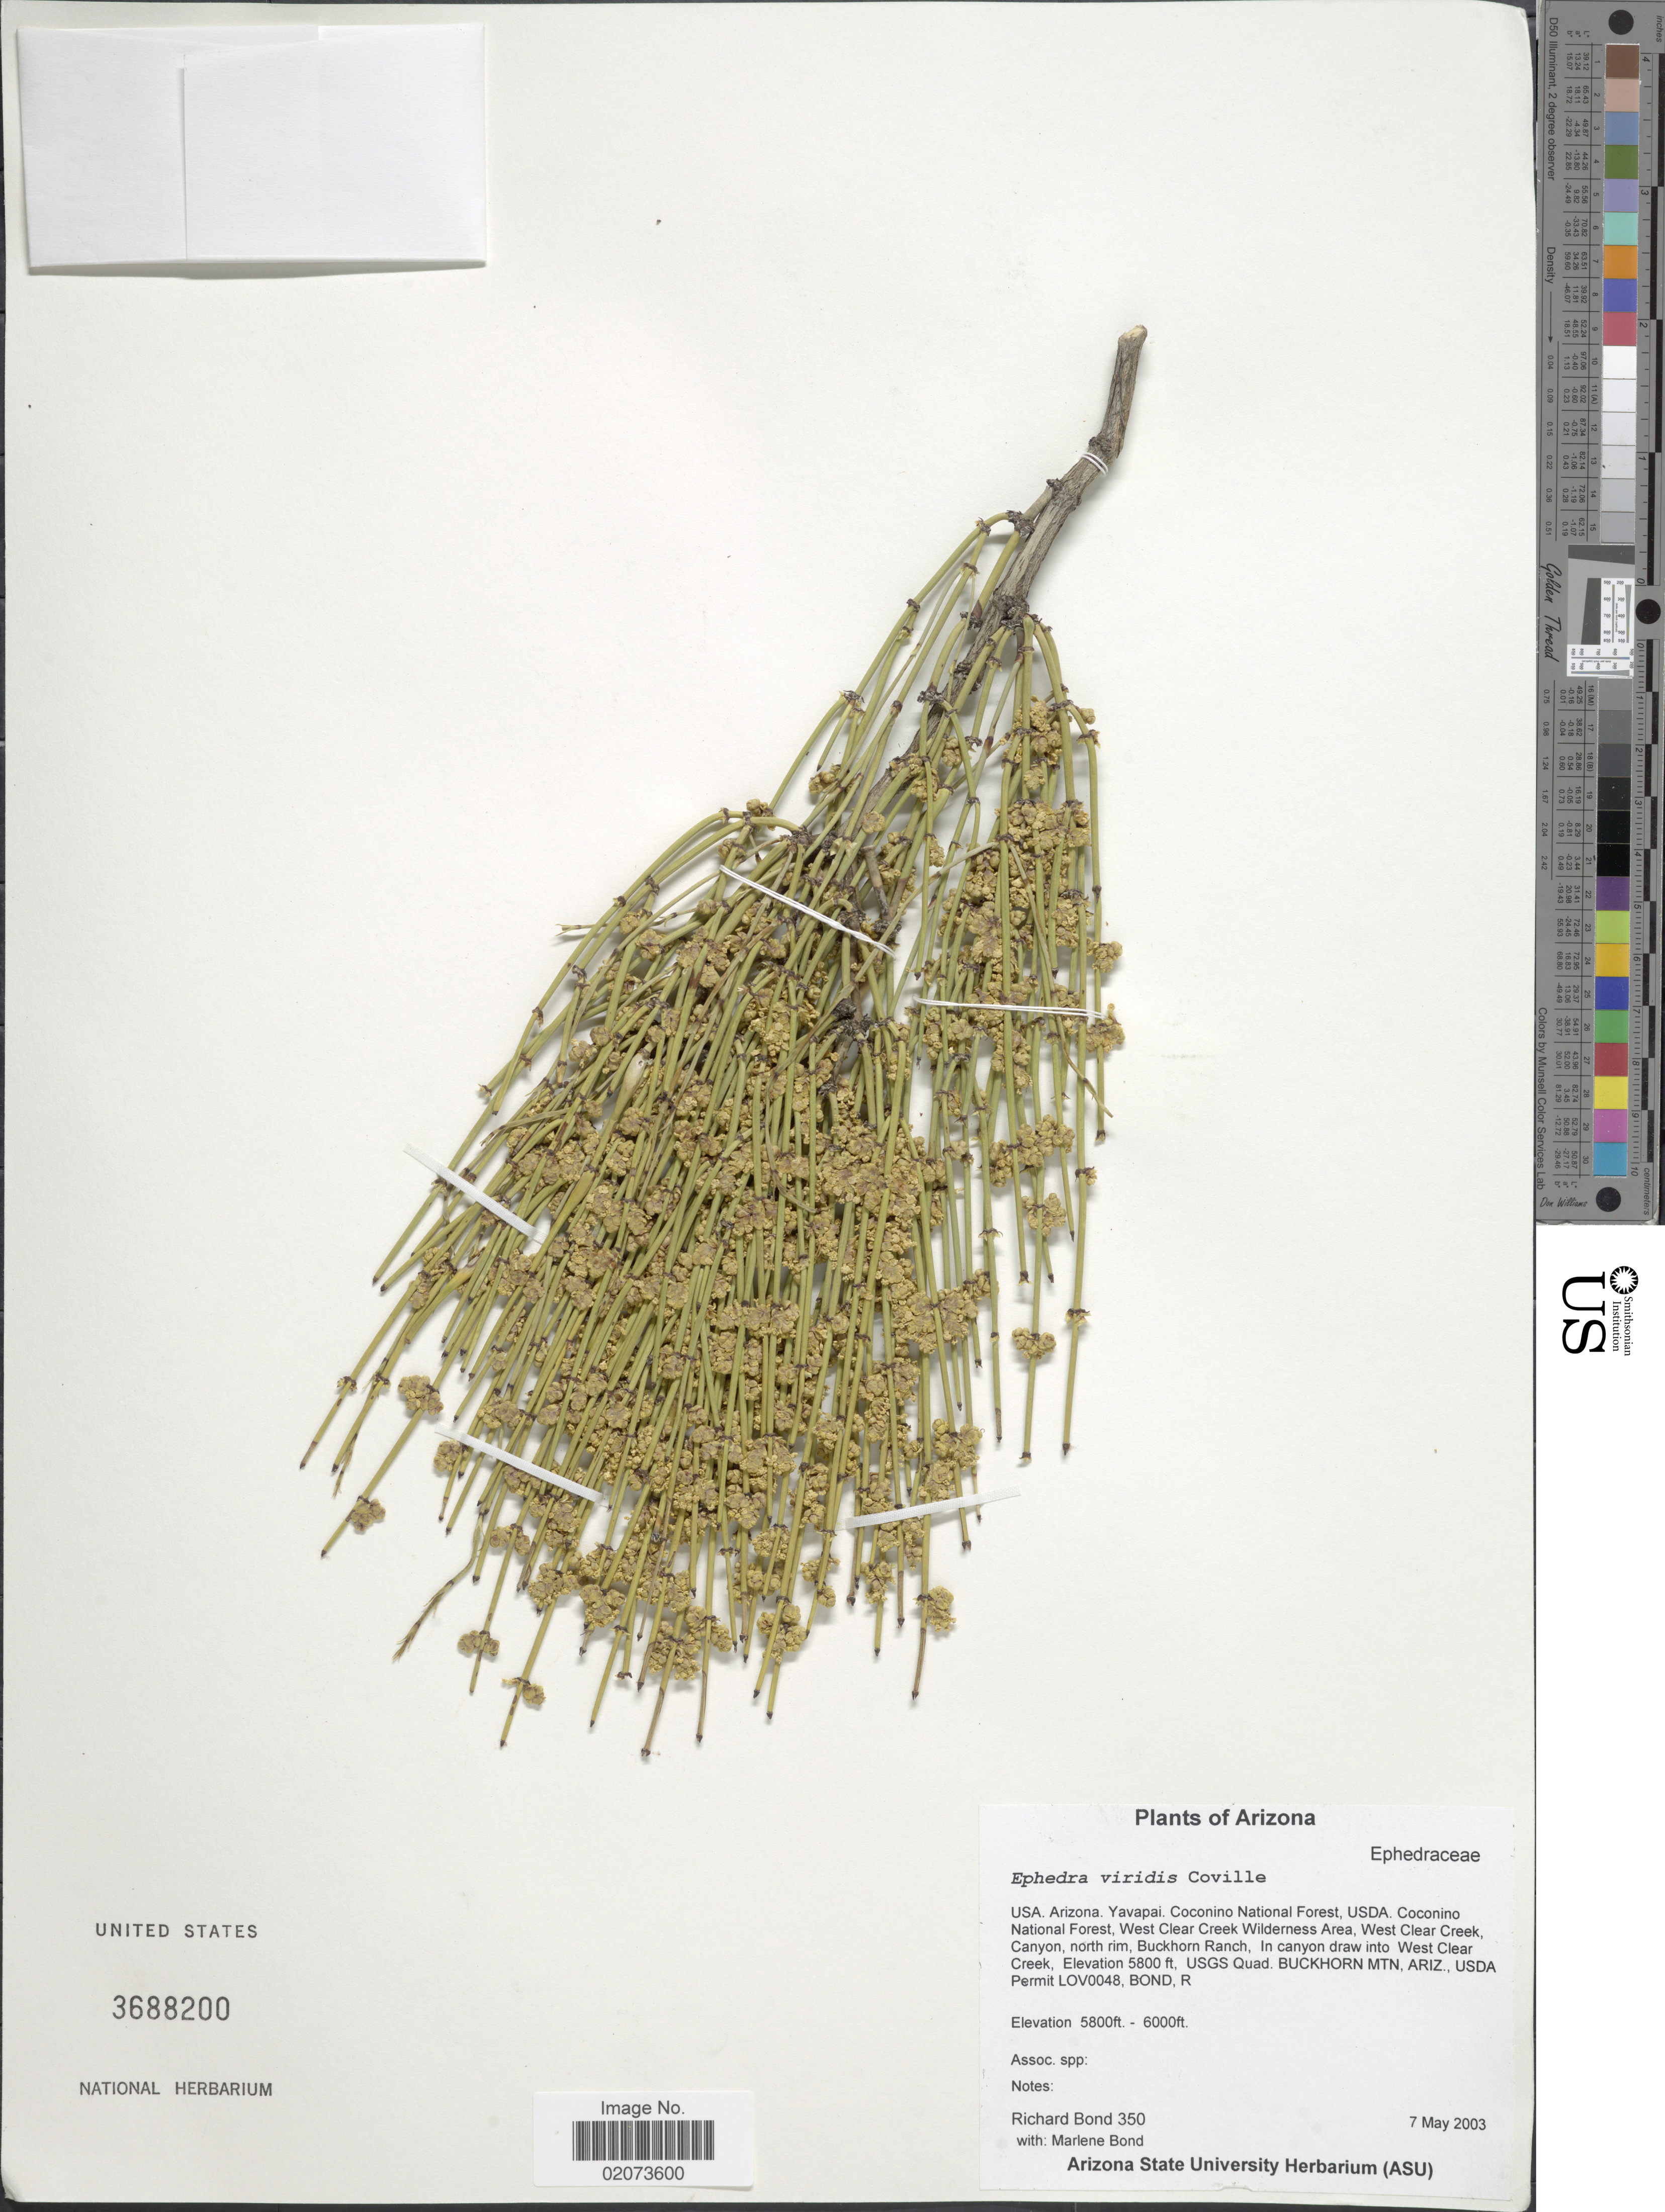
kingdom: Plantae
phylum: Tracheophyta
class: Gnetopsida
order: Ephedrales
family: Ephedraceae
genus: Ephedra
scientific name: Ephedra viridis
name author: Coville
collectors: R. Bond & M. Bond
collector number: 350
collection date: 2003-05-07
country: United States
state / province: Arizona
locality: Yavapao, Coconino National Forest, West Clear Creek Wilderness Area, West Clear Creek, Canyon, north rim, Buckhorn Ranch, in canyon draw into West Clear Creek, Buckhorn Mts., USDA Permit LOV0048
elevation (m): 1768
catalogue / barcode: US 3688200